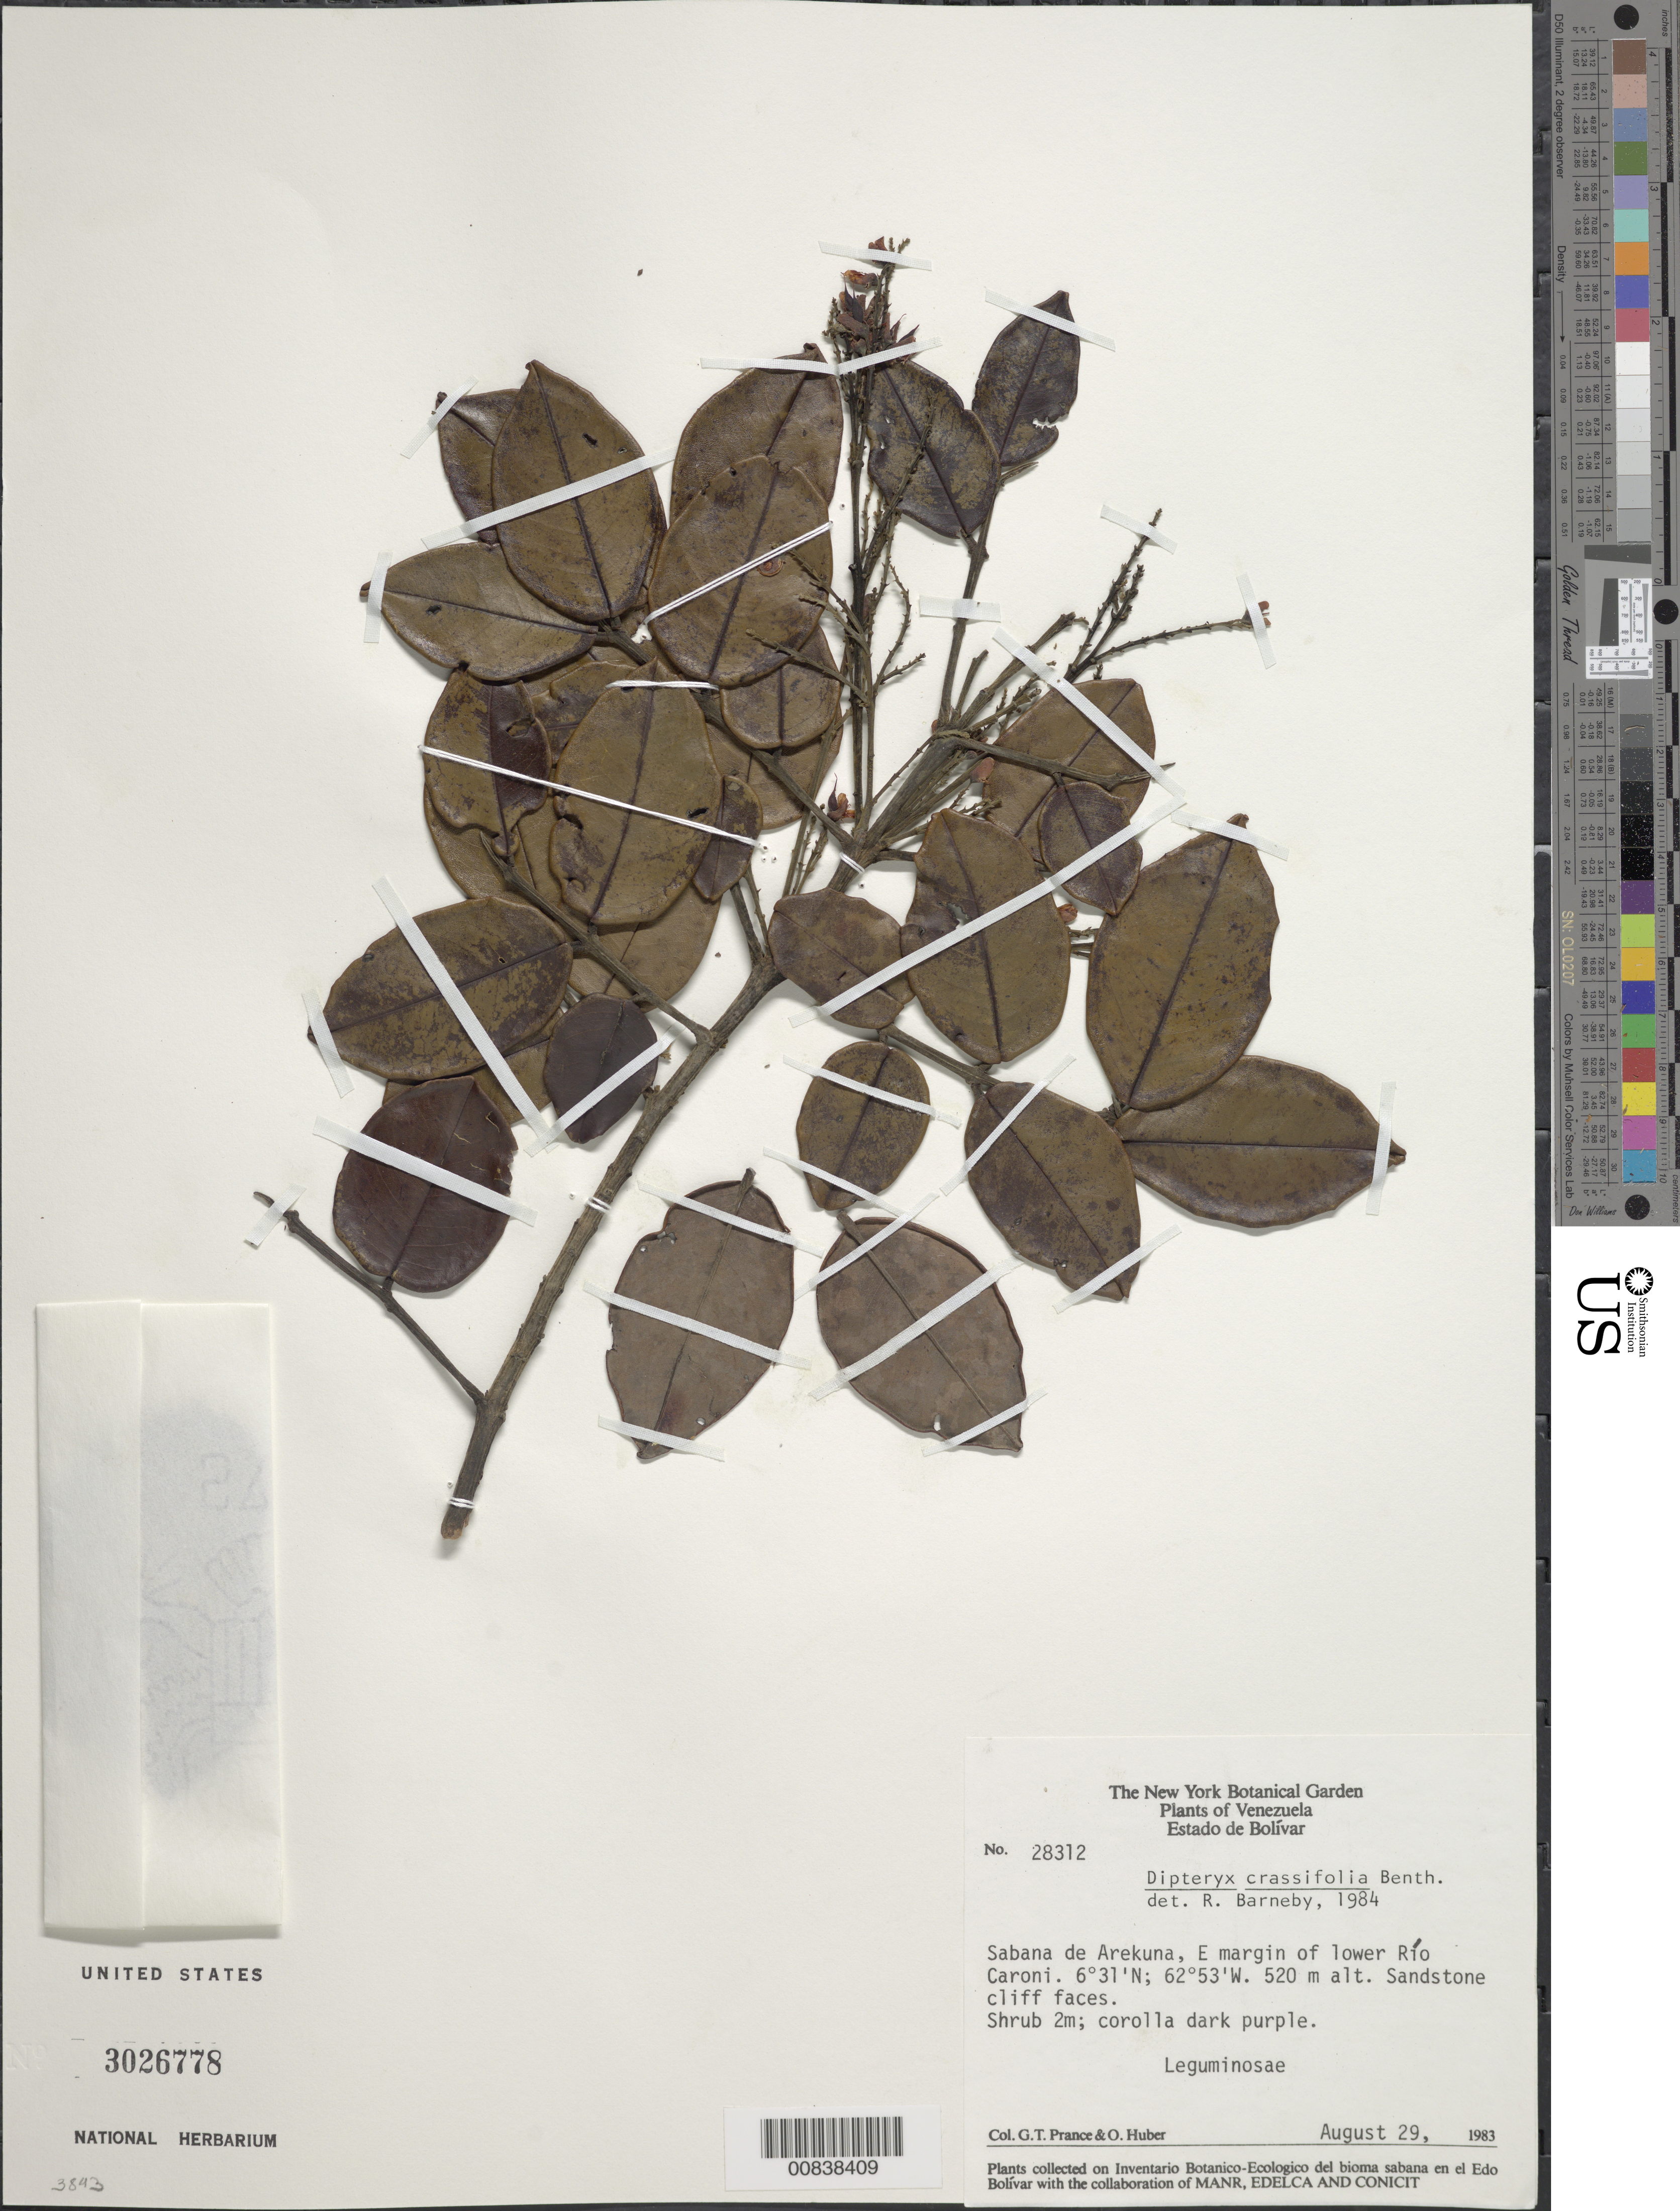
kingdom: Plantae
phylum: Tracheophyta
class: Magnoliopsida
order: Fabales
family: Fabaceae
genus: Taralea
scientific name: Taralea crassifolia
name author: (Spruce ex Benth.) Ducke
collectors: G. T. Prance & O. Huber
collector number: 28312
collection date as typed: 29-Aug-83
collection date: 1983-08-29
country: Venezuela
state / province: Bolívar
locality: Sabana de Arekuna, E margin of lower Río Caroní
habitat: Sandstone cliff faces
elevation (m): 520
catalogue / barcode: US 3026778